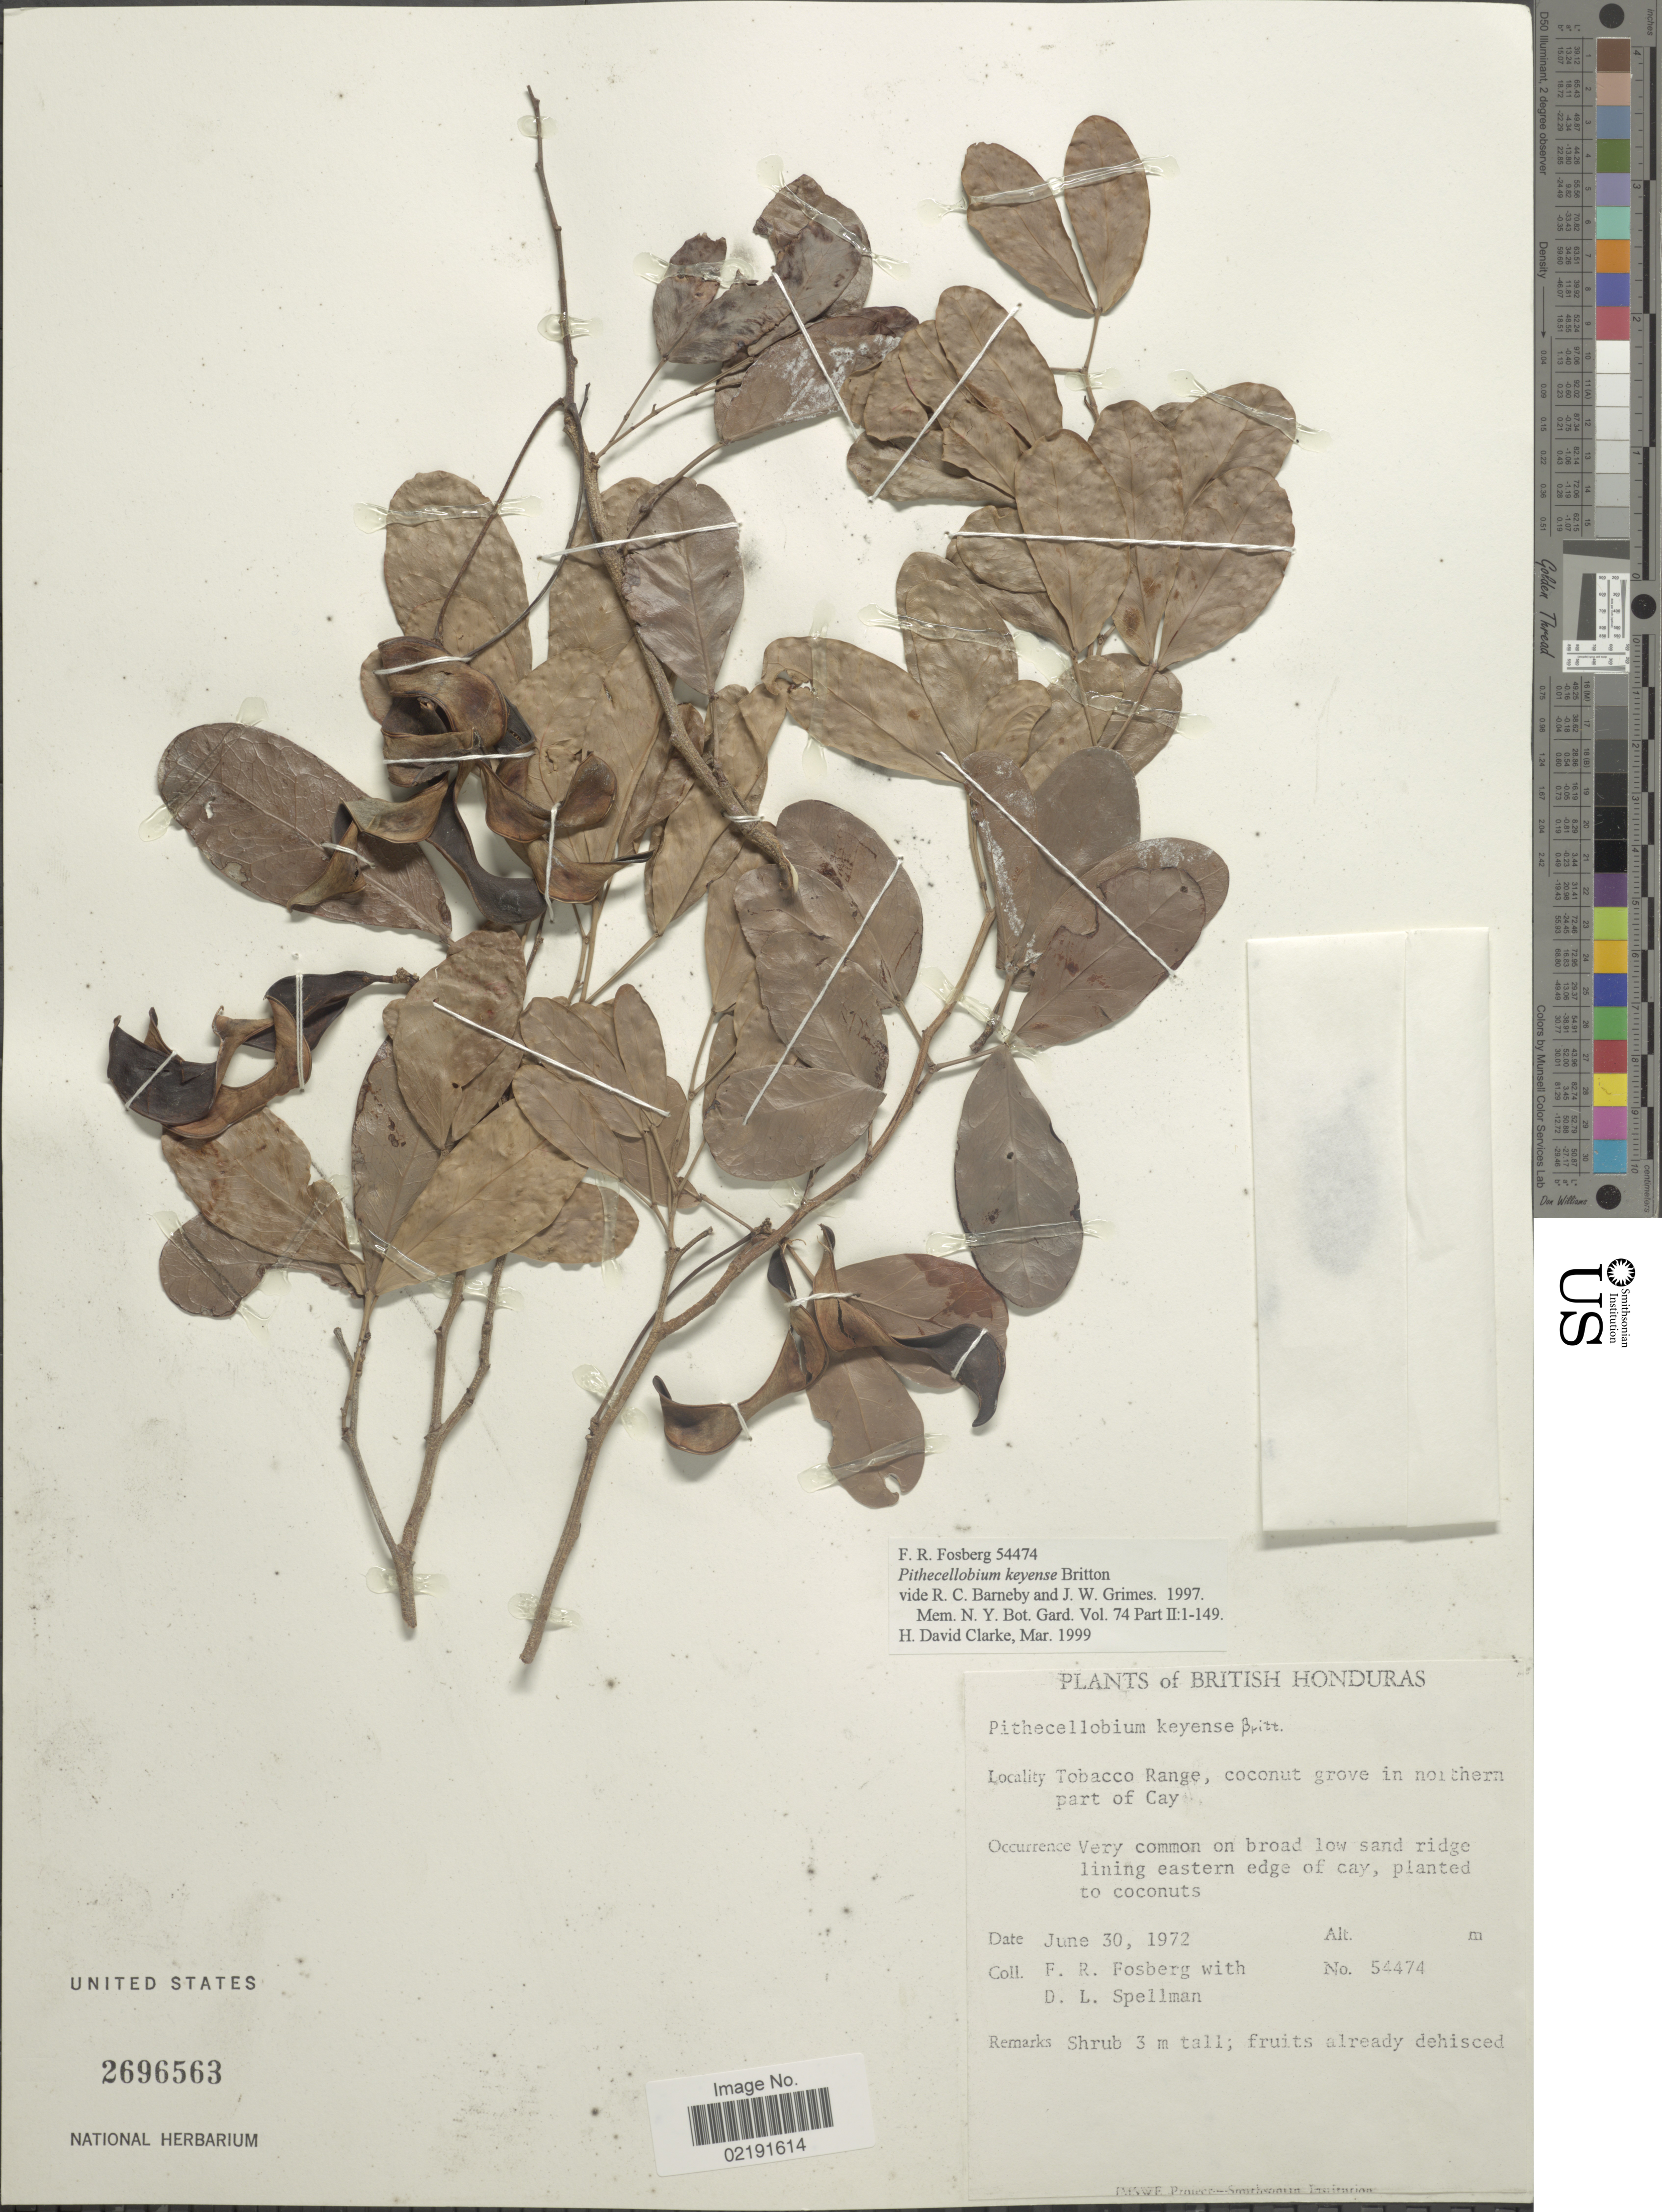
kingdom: Plantae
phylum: Tracheophyta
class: Magnoliopsida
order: Fabales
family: Fabaceae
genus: Pithecellobium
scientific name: Pithecellobium keyense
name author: Britton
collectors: F. R. Fosberg & D. L. Spellman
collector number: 54474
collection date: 1972-06-30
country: Belize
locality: British Honduras. Tobacco Range, coconut grove in northern part of Cay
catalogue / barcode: US 2696563